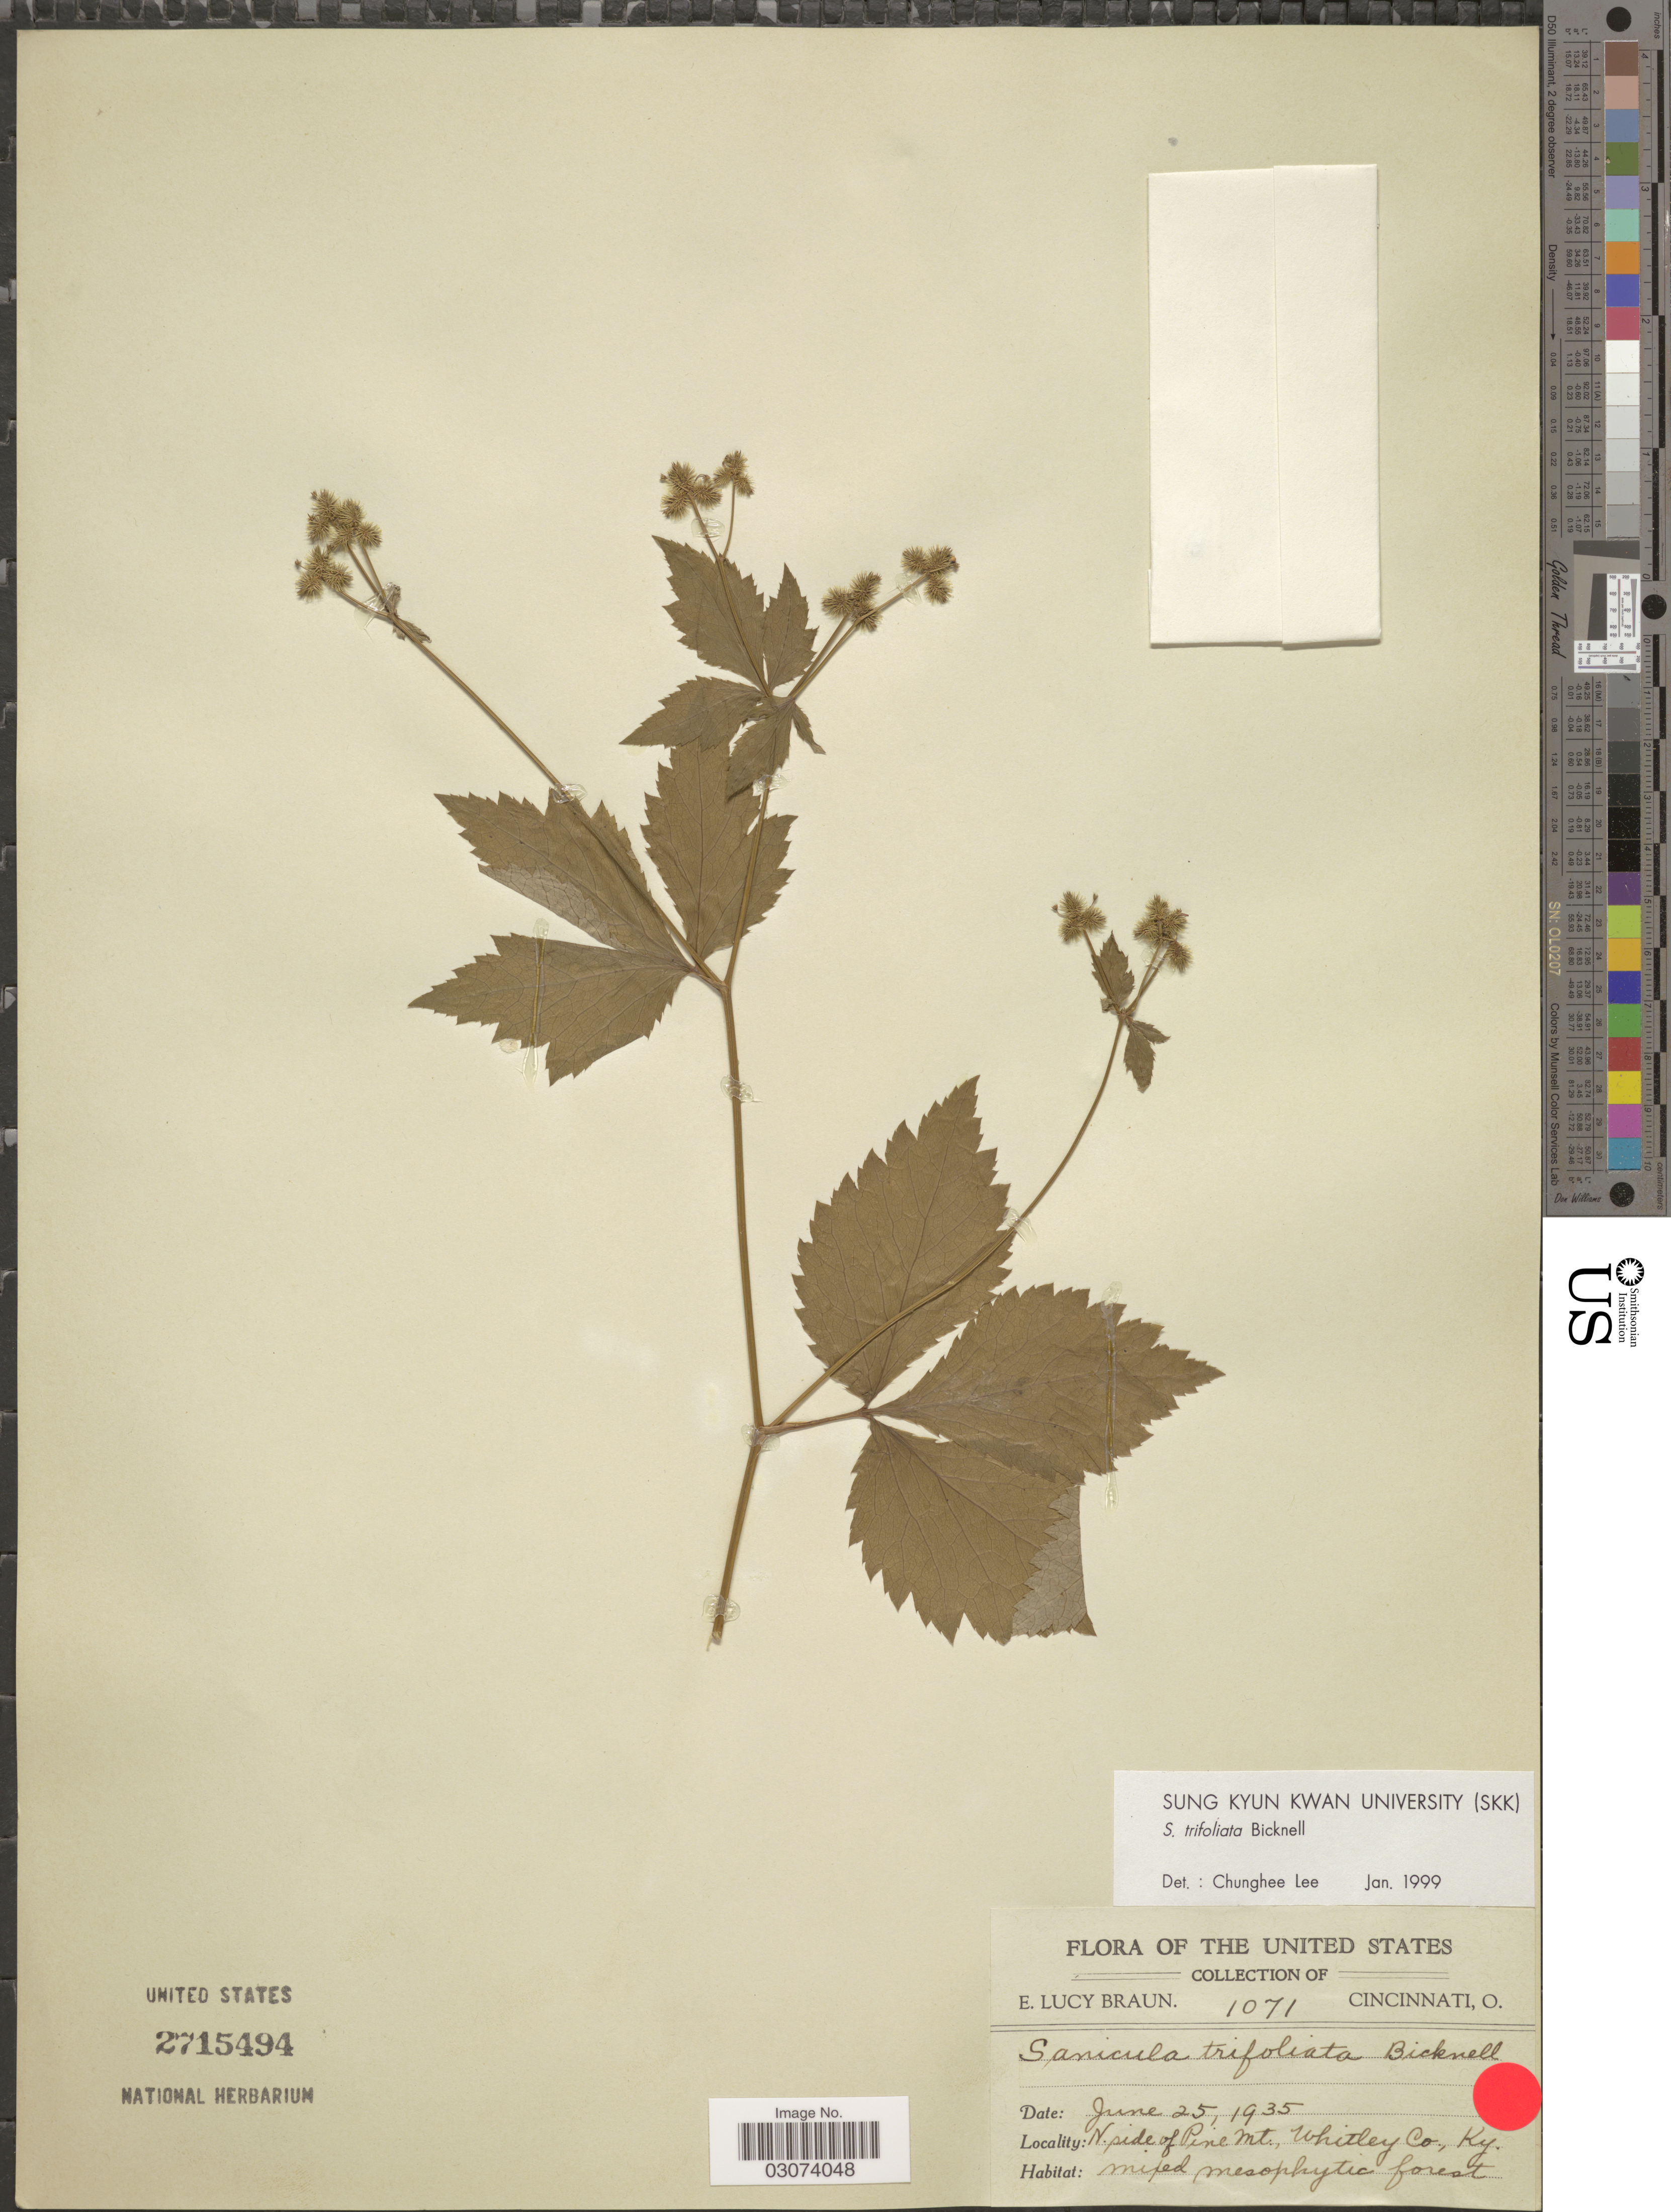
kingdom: Plantae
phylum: Tracheophyta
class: Magnoliopsida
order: Apiales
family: Apiaceae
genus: Sanicula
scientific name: Sanicula trifoliata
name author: E.P. Bicknell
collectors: E. L. Braun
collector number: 1071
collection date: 1935-06-25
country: United States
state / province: Kentucky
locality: N. side of Pine Mt., Whitley Co.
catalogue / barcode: US 2715494